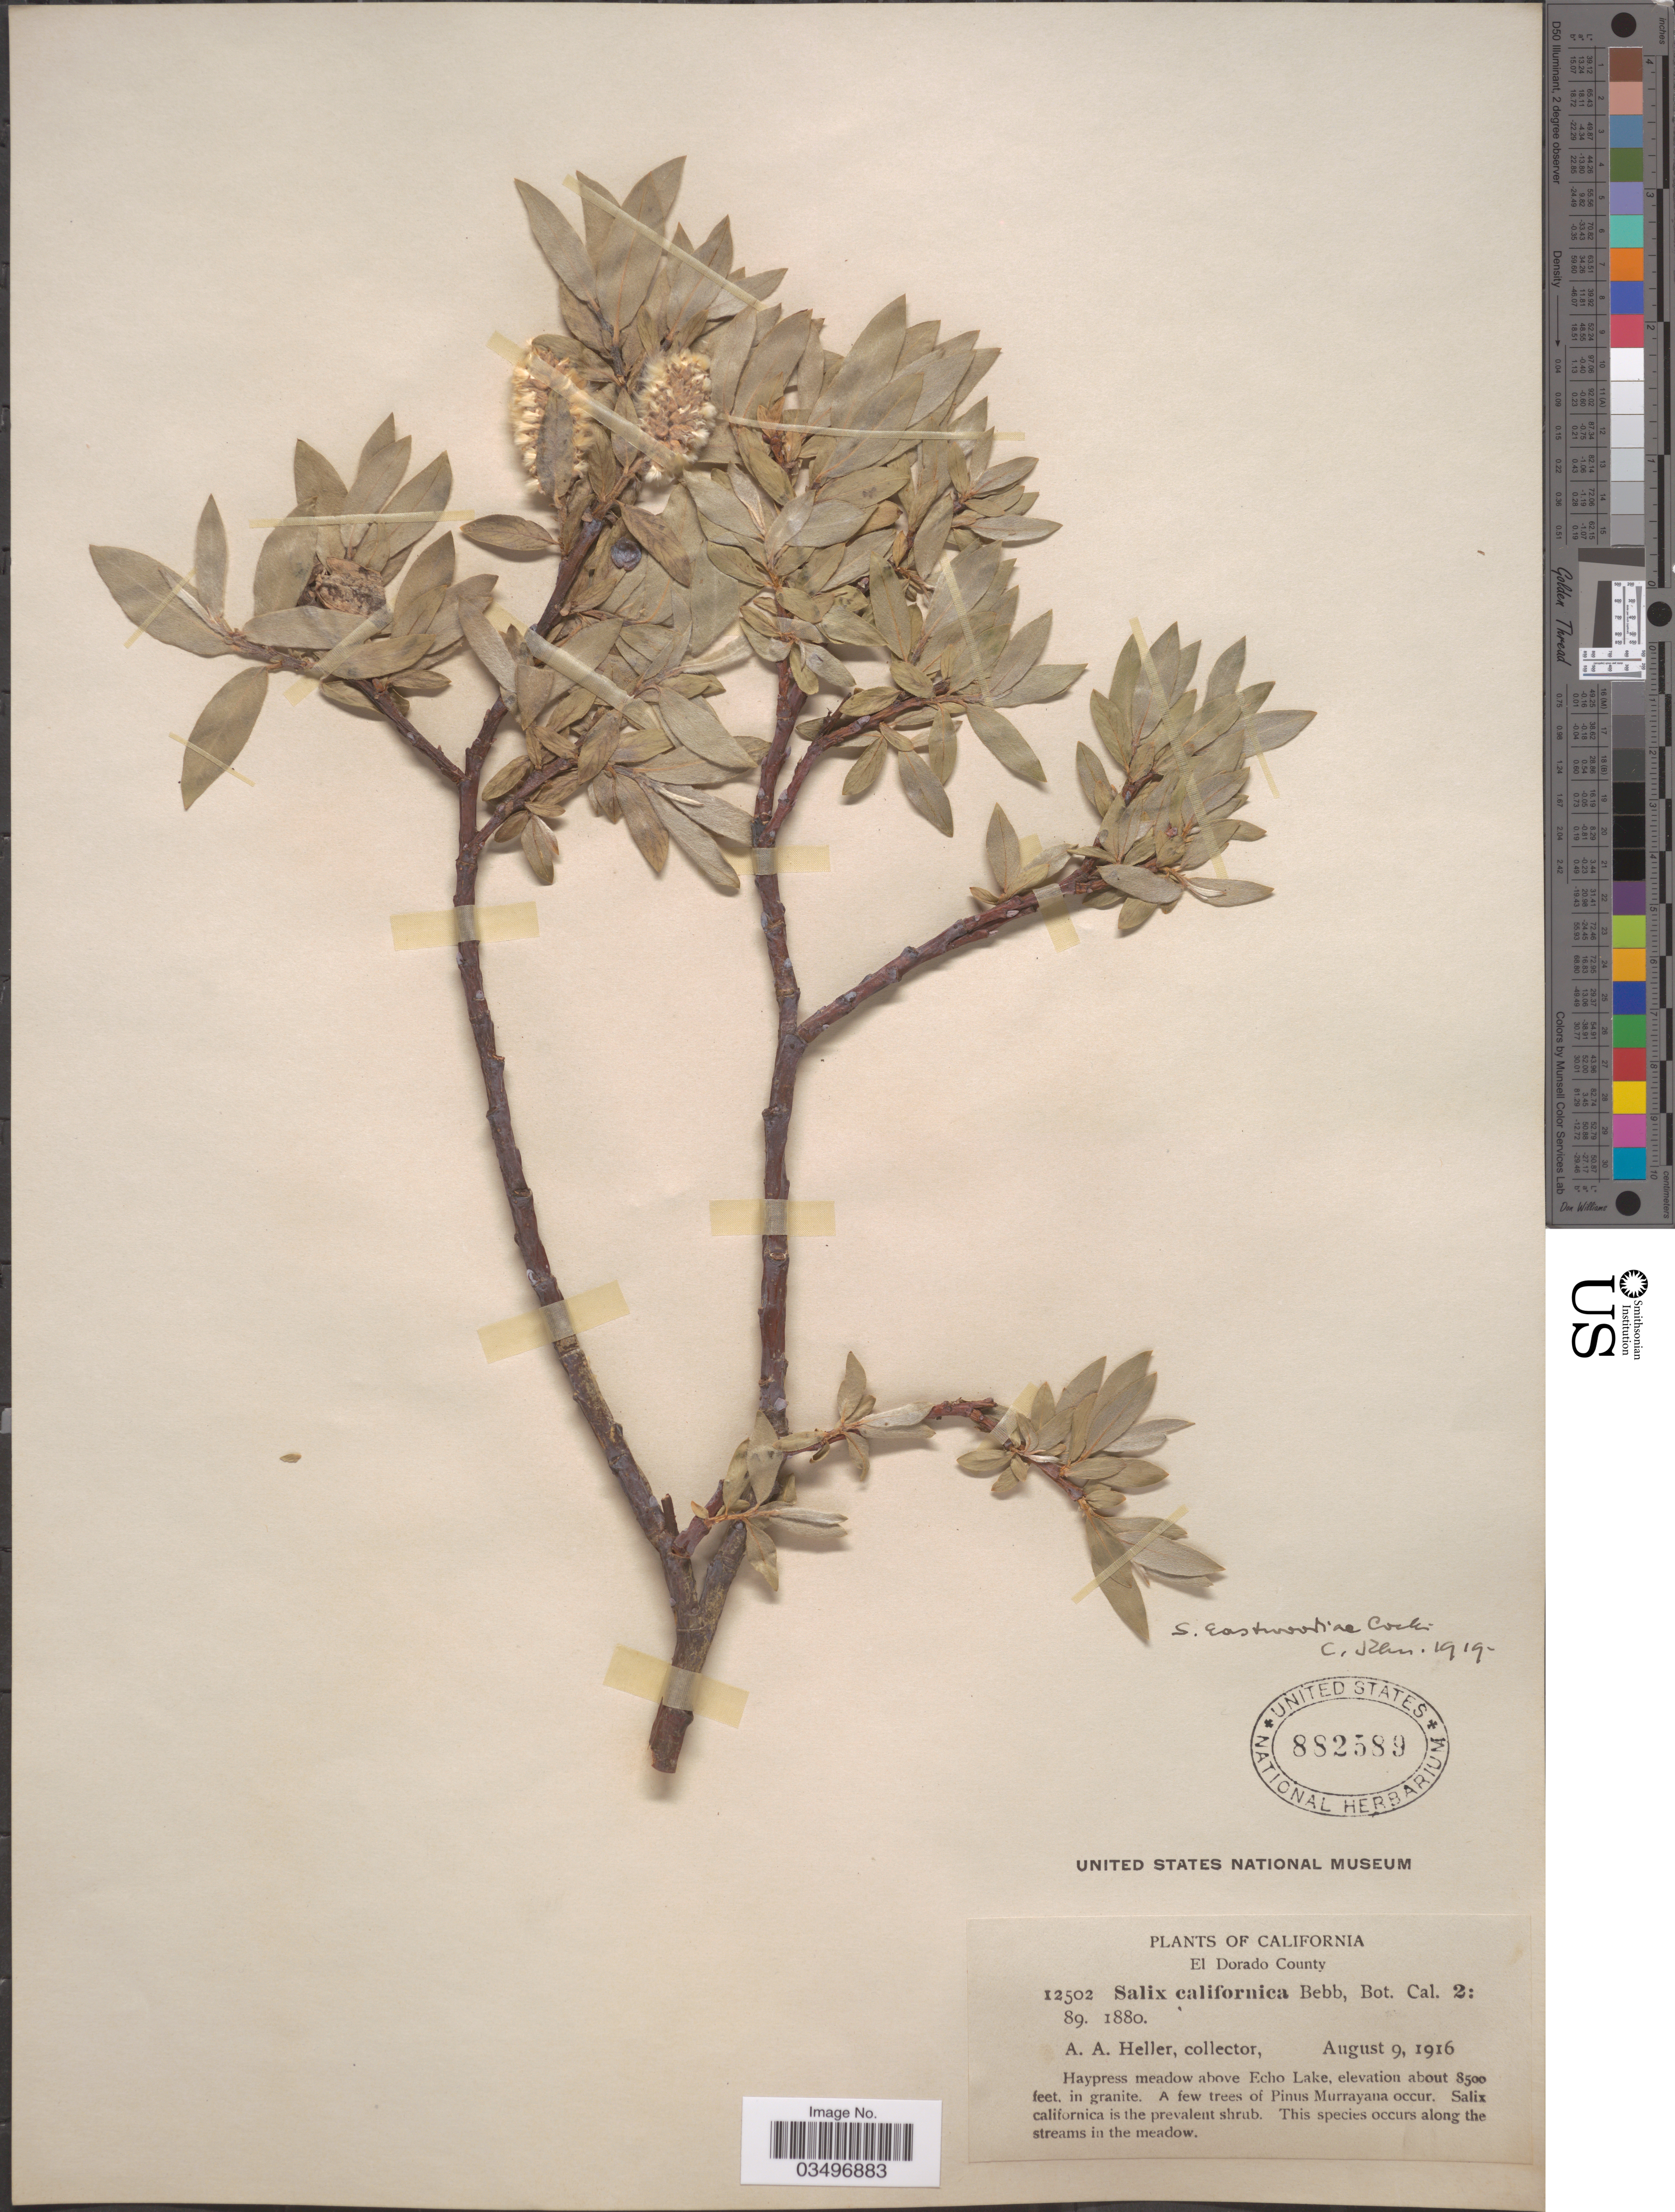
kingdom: Plantae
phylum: Tracheophyta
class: Magnoliopsida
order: Malpighiales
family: Salicaceae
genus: Salix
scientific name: Salix eastwoodiae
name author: Cockerell ex A. Heller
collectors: A. A. Heller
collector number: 12502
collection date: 1916-08-09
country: United States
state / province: California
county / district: El Dorado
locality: El Dorado County. Haypress meadow above Echo Lake.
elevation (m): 2591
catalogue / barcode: US 882589